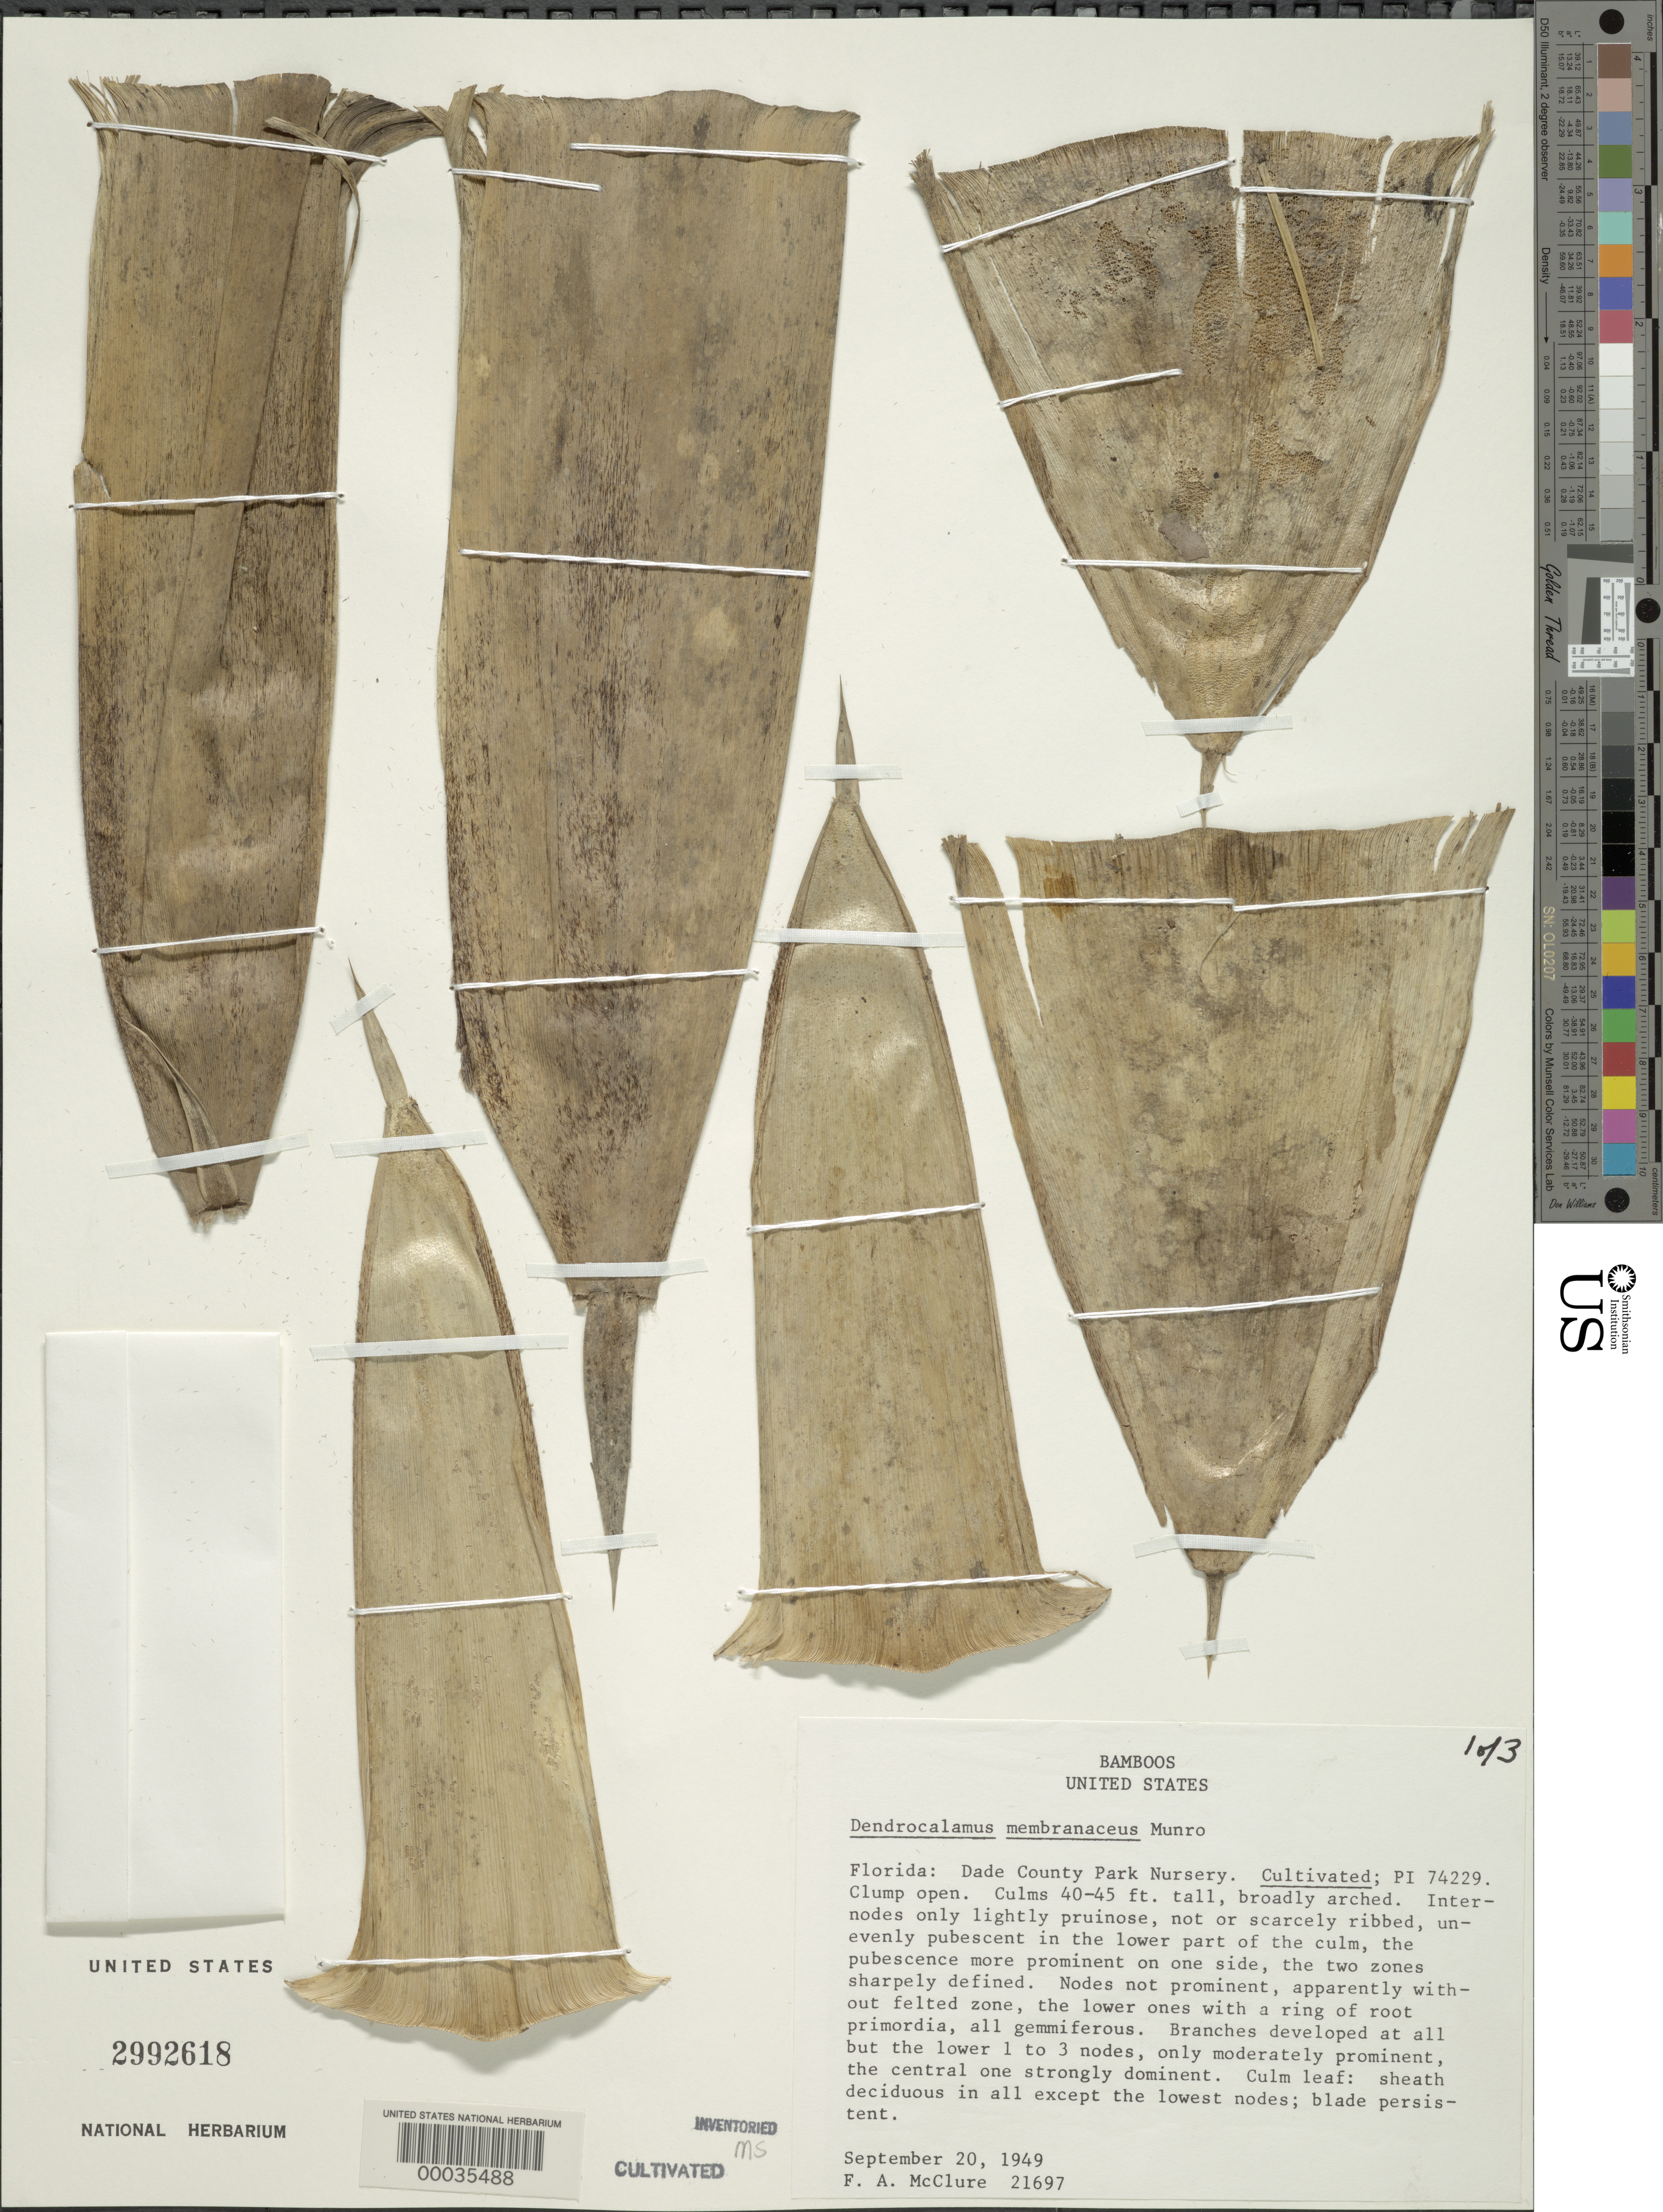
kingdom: Plantae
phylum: Tracheophyta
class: Liliopsida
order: Poales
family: Poaceae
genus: Dendrocalamus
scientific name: Dendrocalamus membranaceus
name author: Munro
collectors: F. A. McClure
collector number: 21697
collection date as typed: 20 Sep 1949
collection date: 1949-09-20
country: United States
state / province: Florida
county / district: Dade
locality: Dade county park nursery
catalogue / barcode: US 2992618